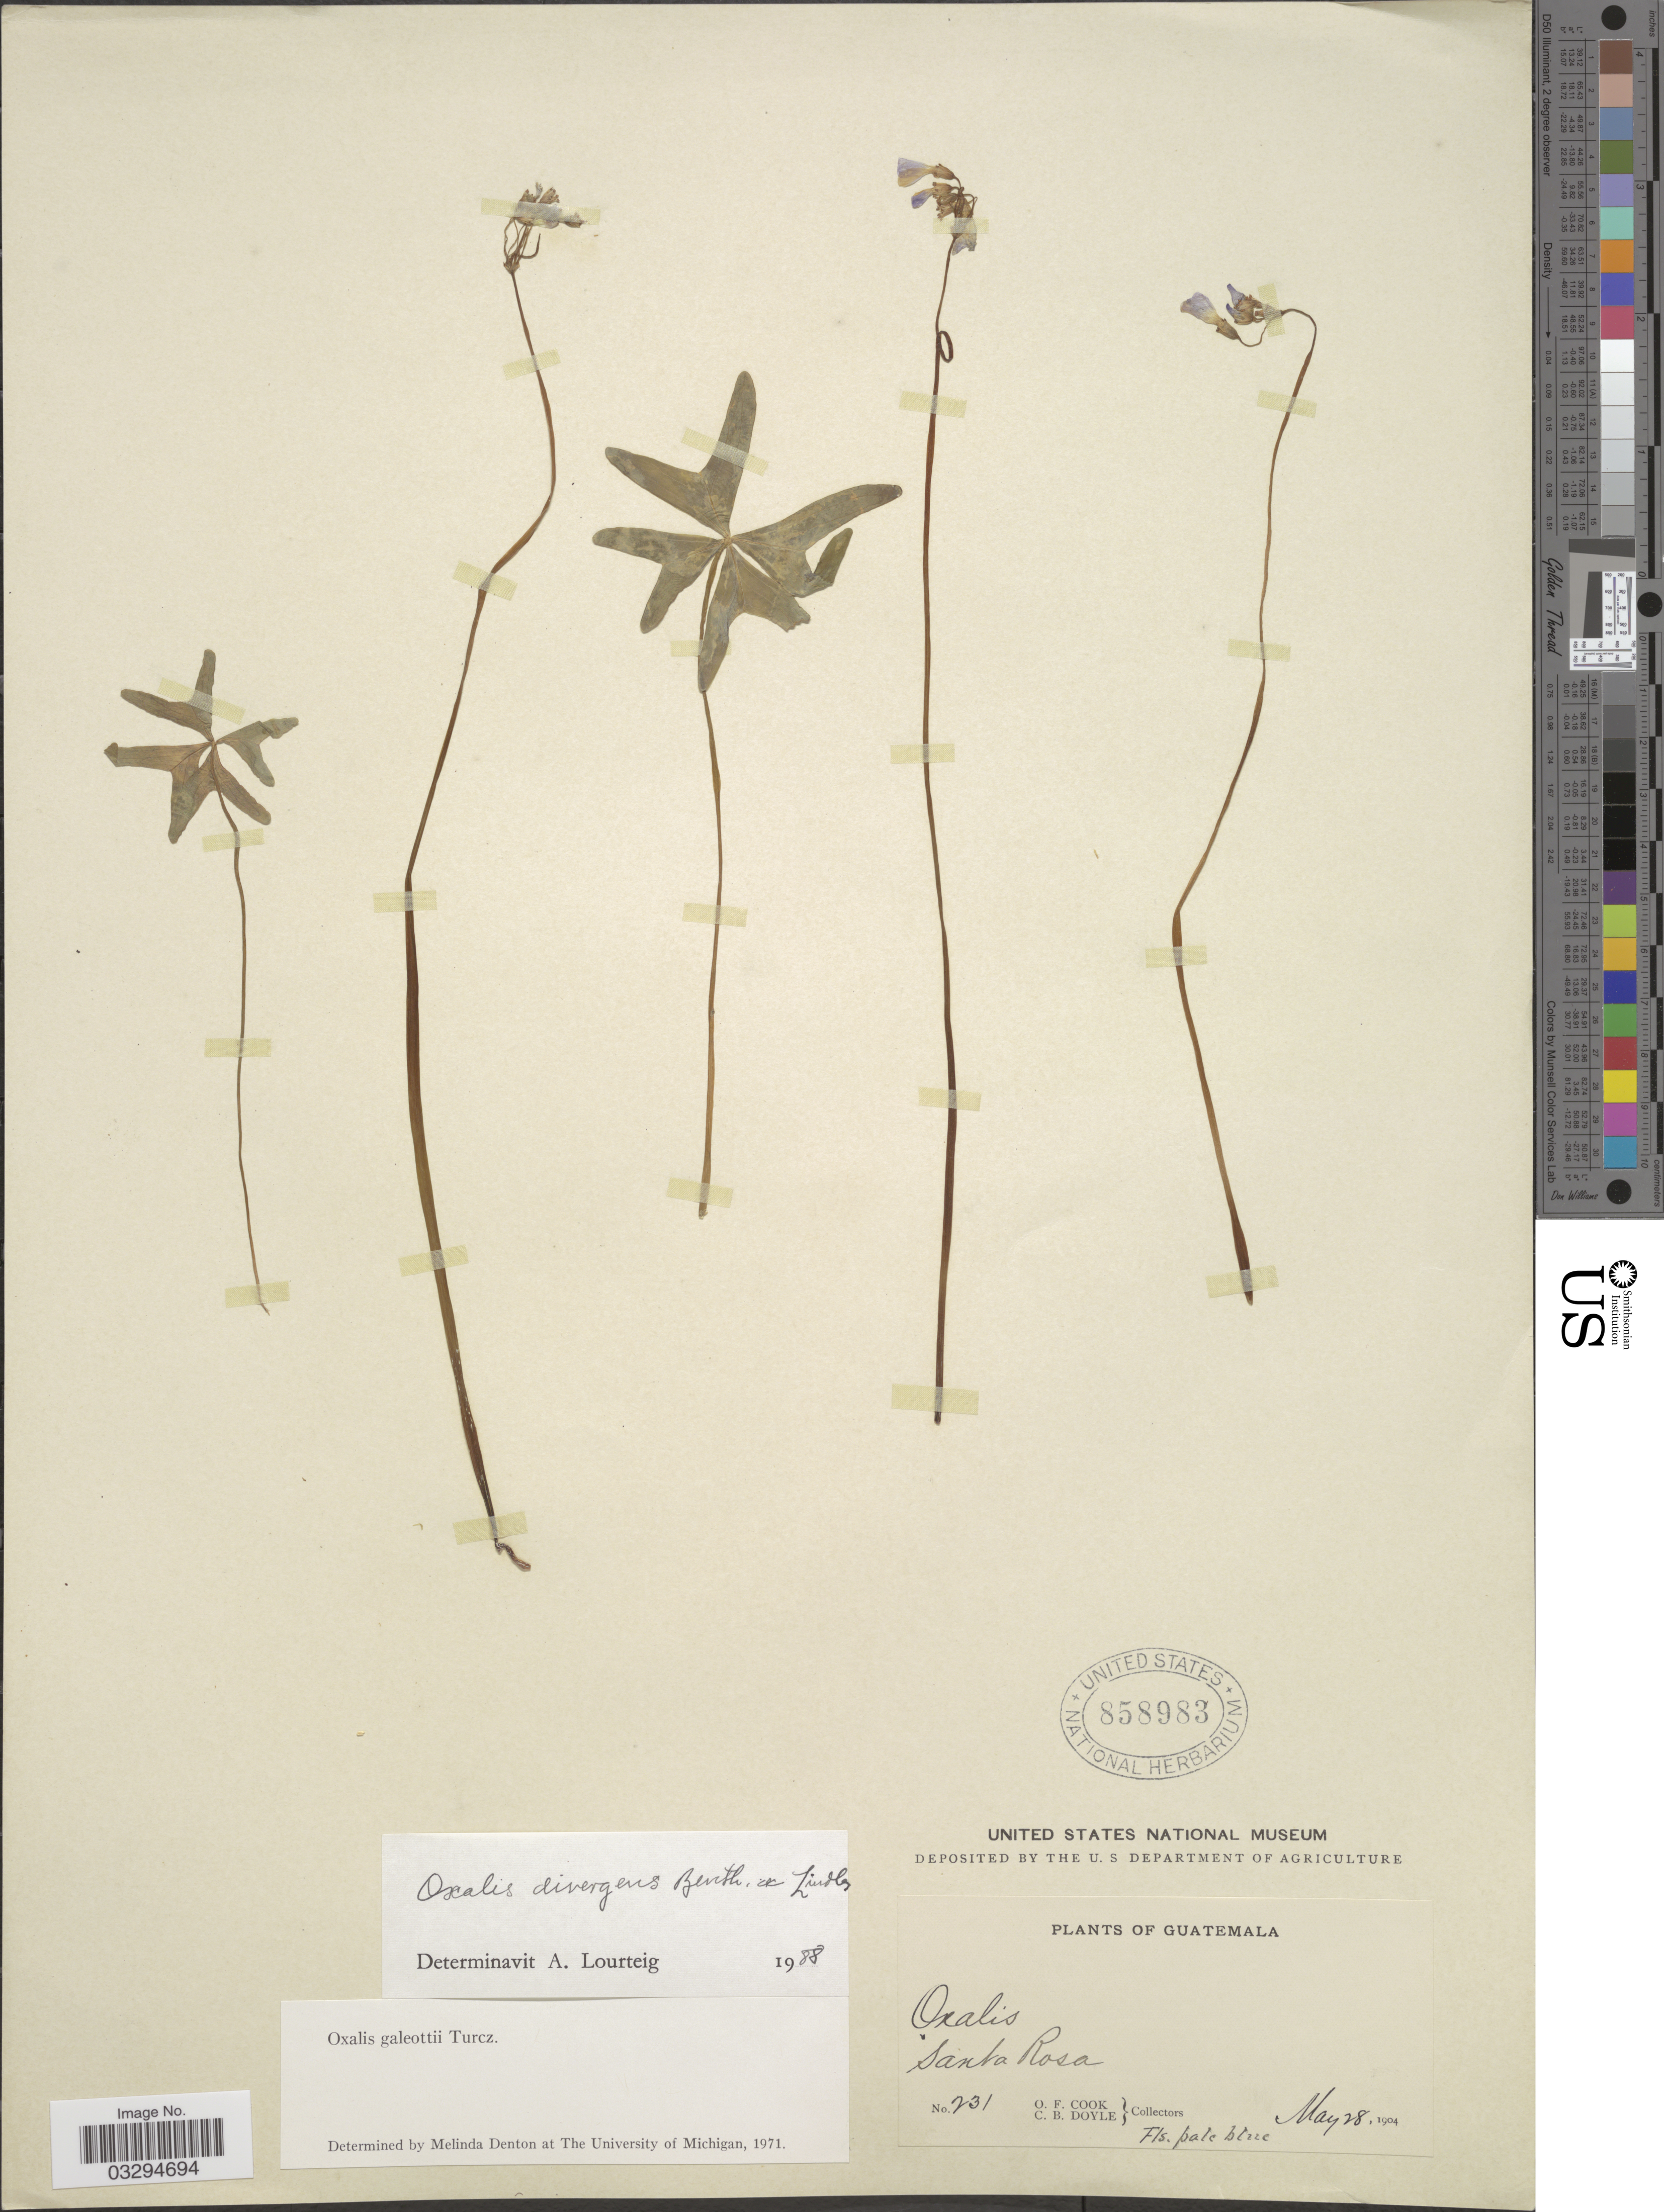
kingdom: Plantae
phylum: Tracheophyta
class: Magnoliopsida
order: Oxalidales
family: Oxalidaceae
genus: Oxalis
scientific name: Oxalis divergens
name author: Benth. ex Lindl.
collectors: O. F. Cook & C. Doyle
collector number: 231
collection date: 1904-05-28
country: Guatemala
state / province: Santa Rosa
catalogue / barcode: US 858983